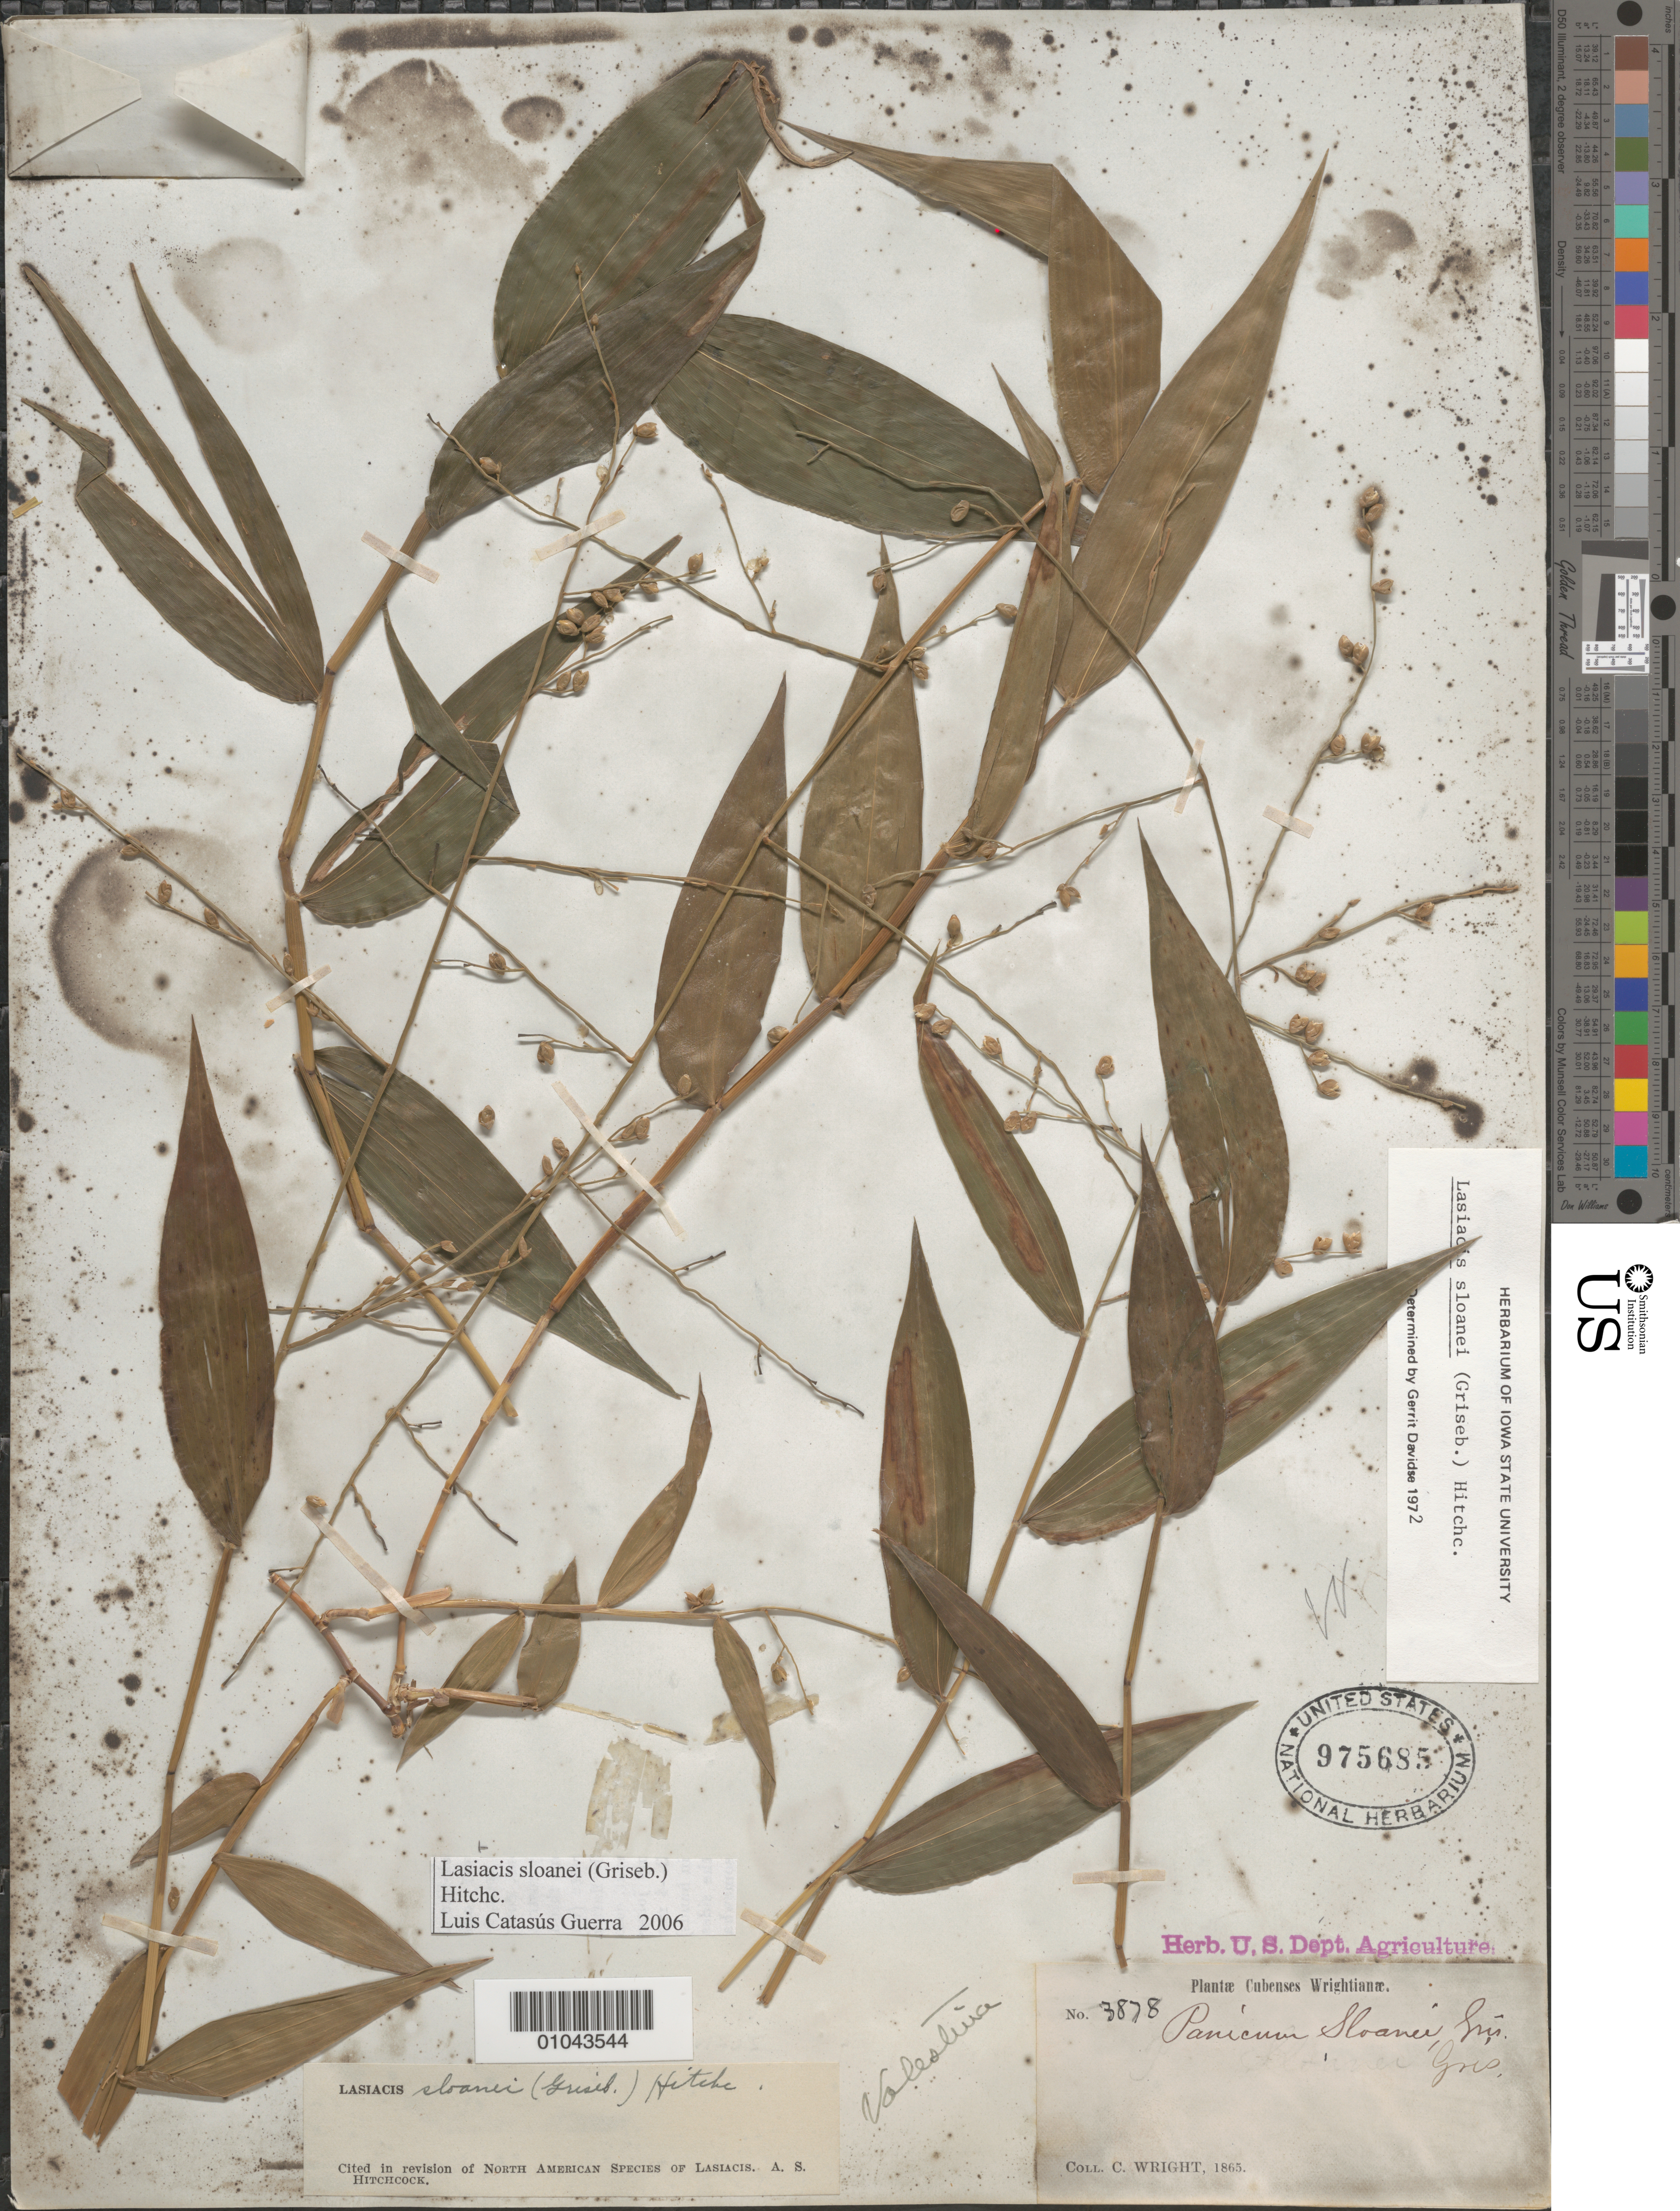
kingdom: Plantae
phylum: Tracheophyta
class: Liliopsida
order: Poales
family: Poaceae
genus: Lasiacis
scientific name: Lasiacis sloanei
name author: (Griseb.) Hitchc.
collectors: C. Wright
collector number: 3878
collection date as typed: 01 Jan 1865 to 31 Dec 1865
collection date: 1865-01-01/1865-12-31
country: Cuba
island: Cuba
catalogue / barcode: US 975685